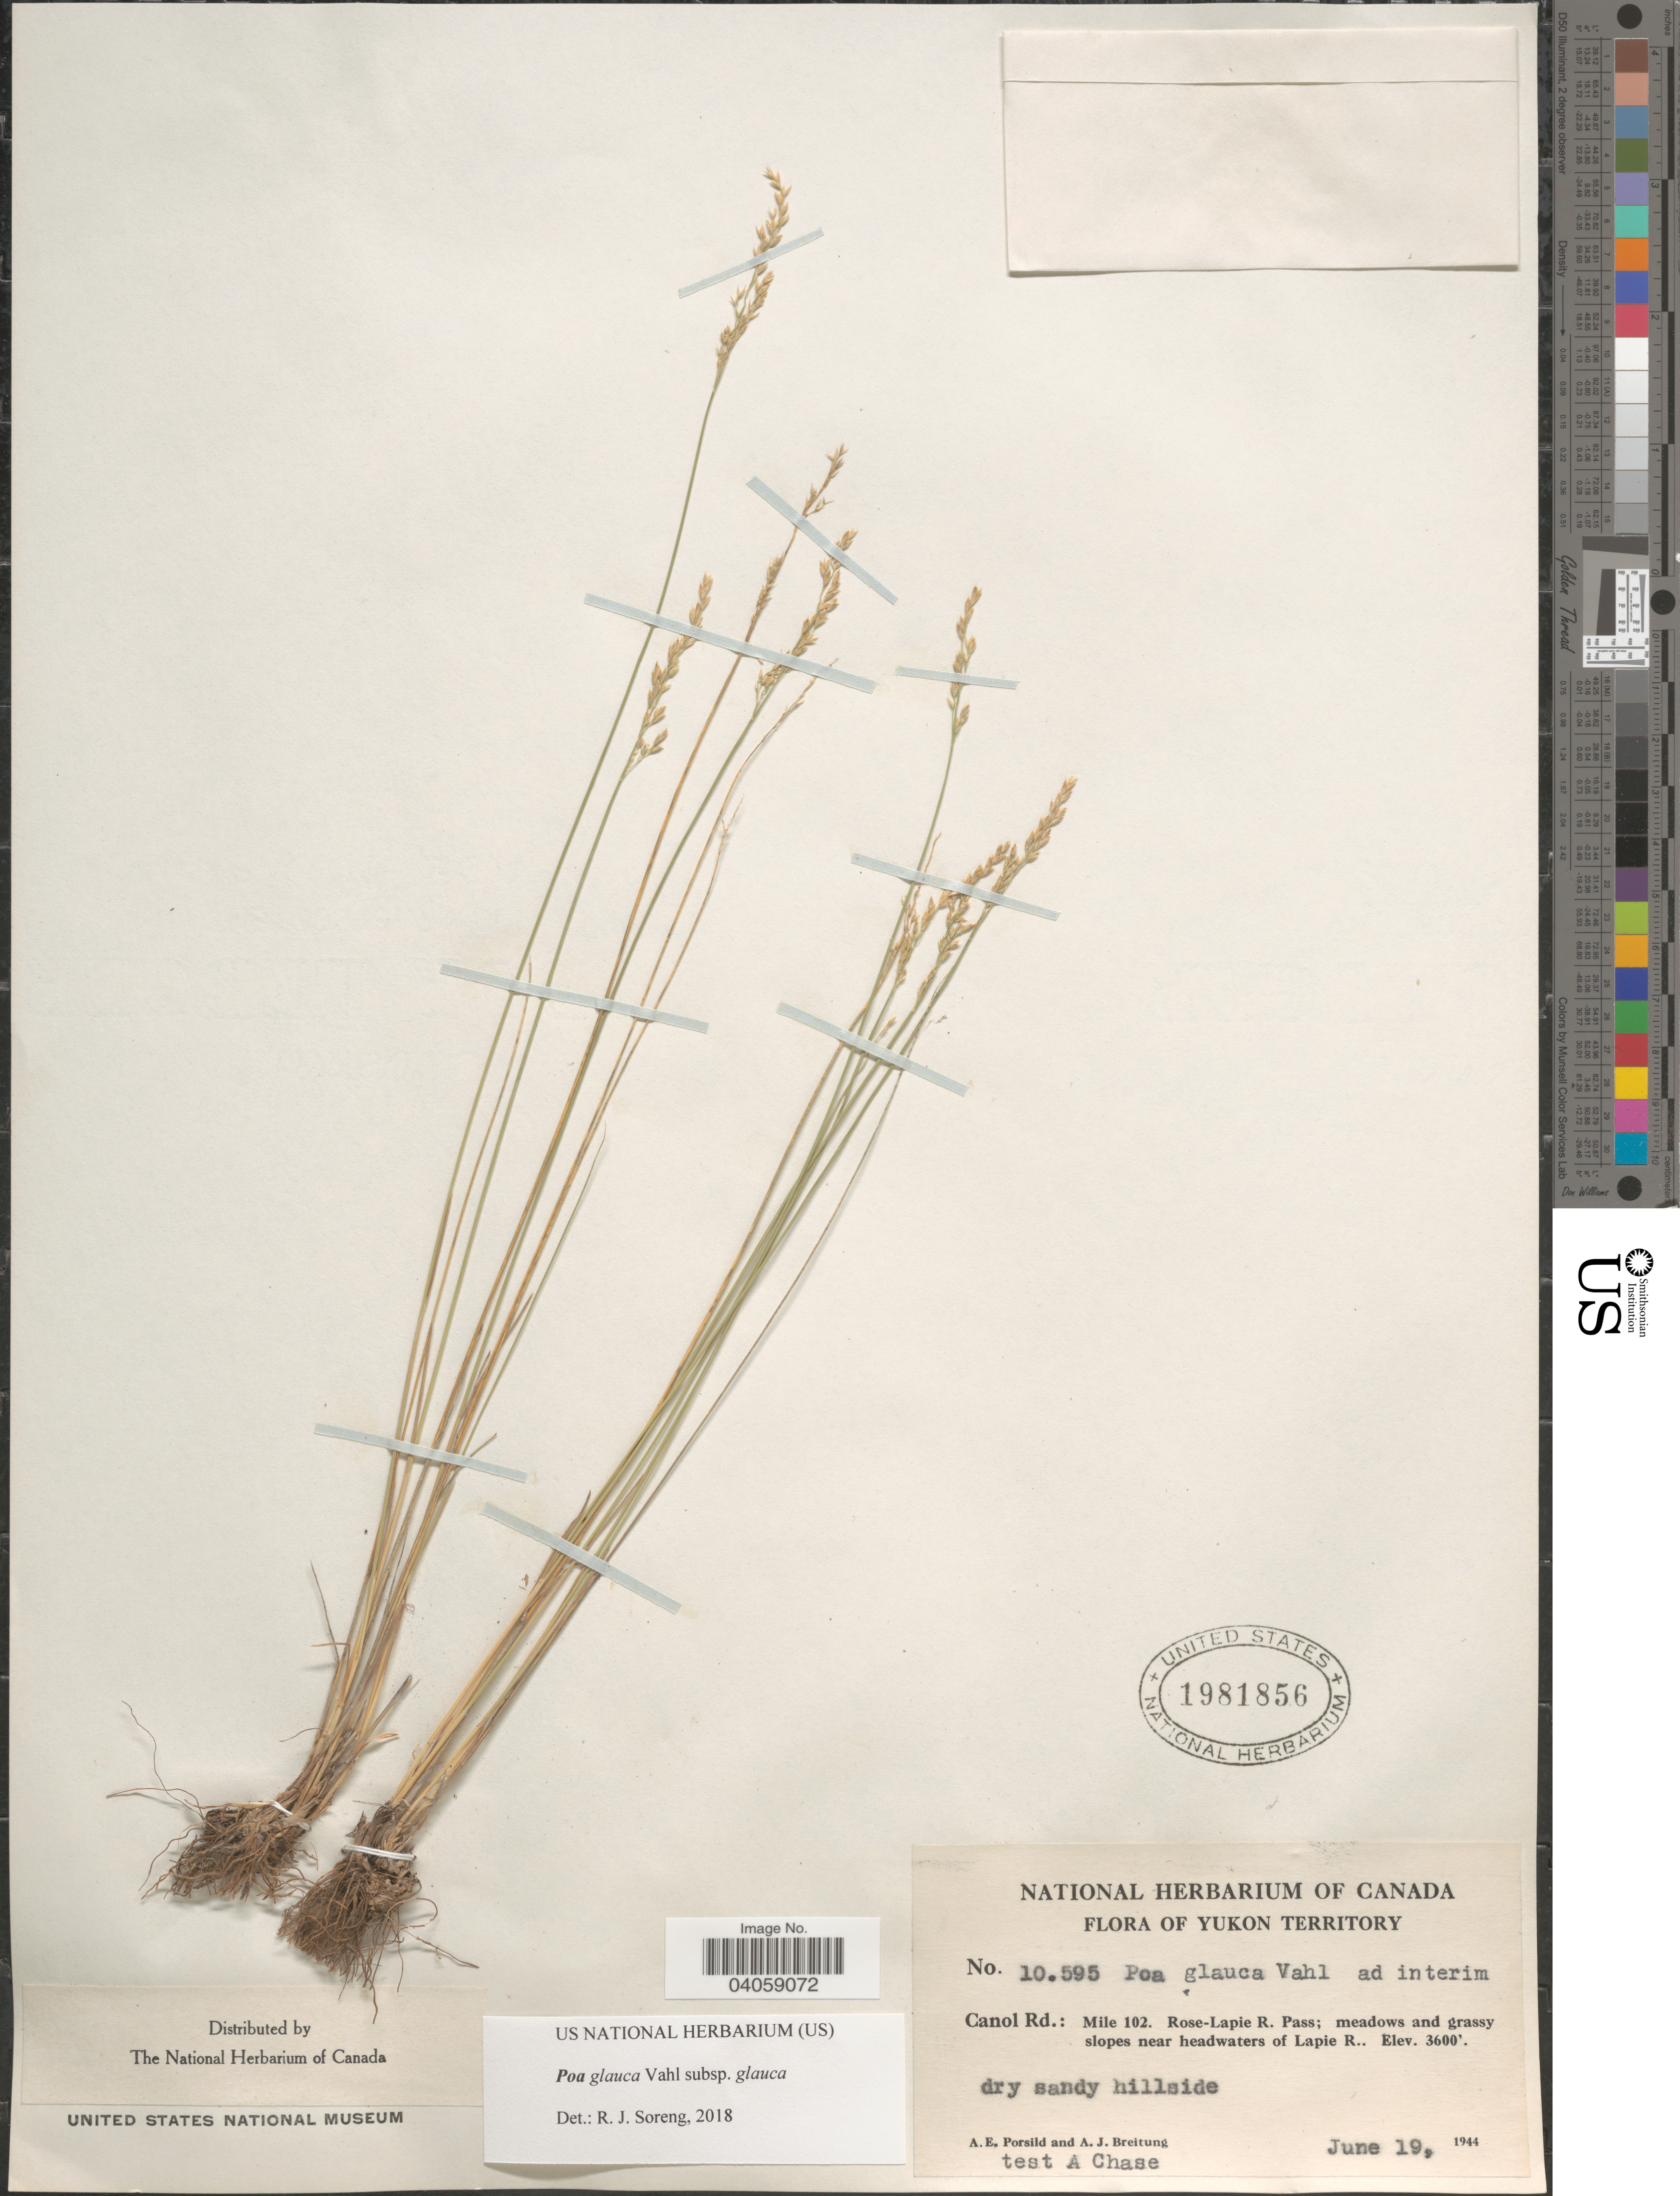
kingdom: Plantae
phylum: Tracheophyta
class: Liliopsida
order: Poales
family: Poaceae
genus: Poa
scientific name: Poa glauca subsp. glauca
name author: Vahl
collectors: A. E. Porsild & A. Breitung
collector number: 10595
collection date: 1944-06-19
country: Canada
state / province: Yukon Territory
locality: Canol Rd.: Mile 102. Rose-Lapie R. Pass; meadows and grassy slopes near headwaters of Lapie R. Dry sandy hillside.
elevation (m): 1097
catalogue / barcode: US 1981856